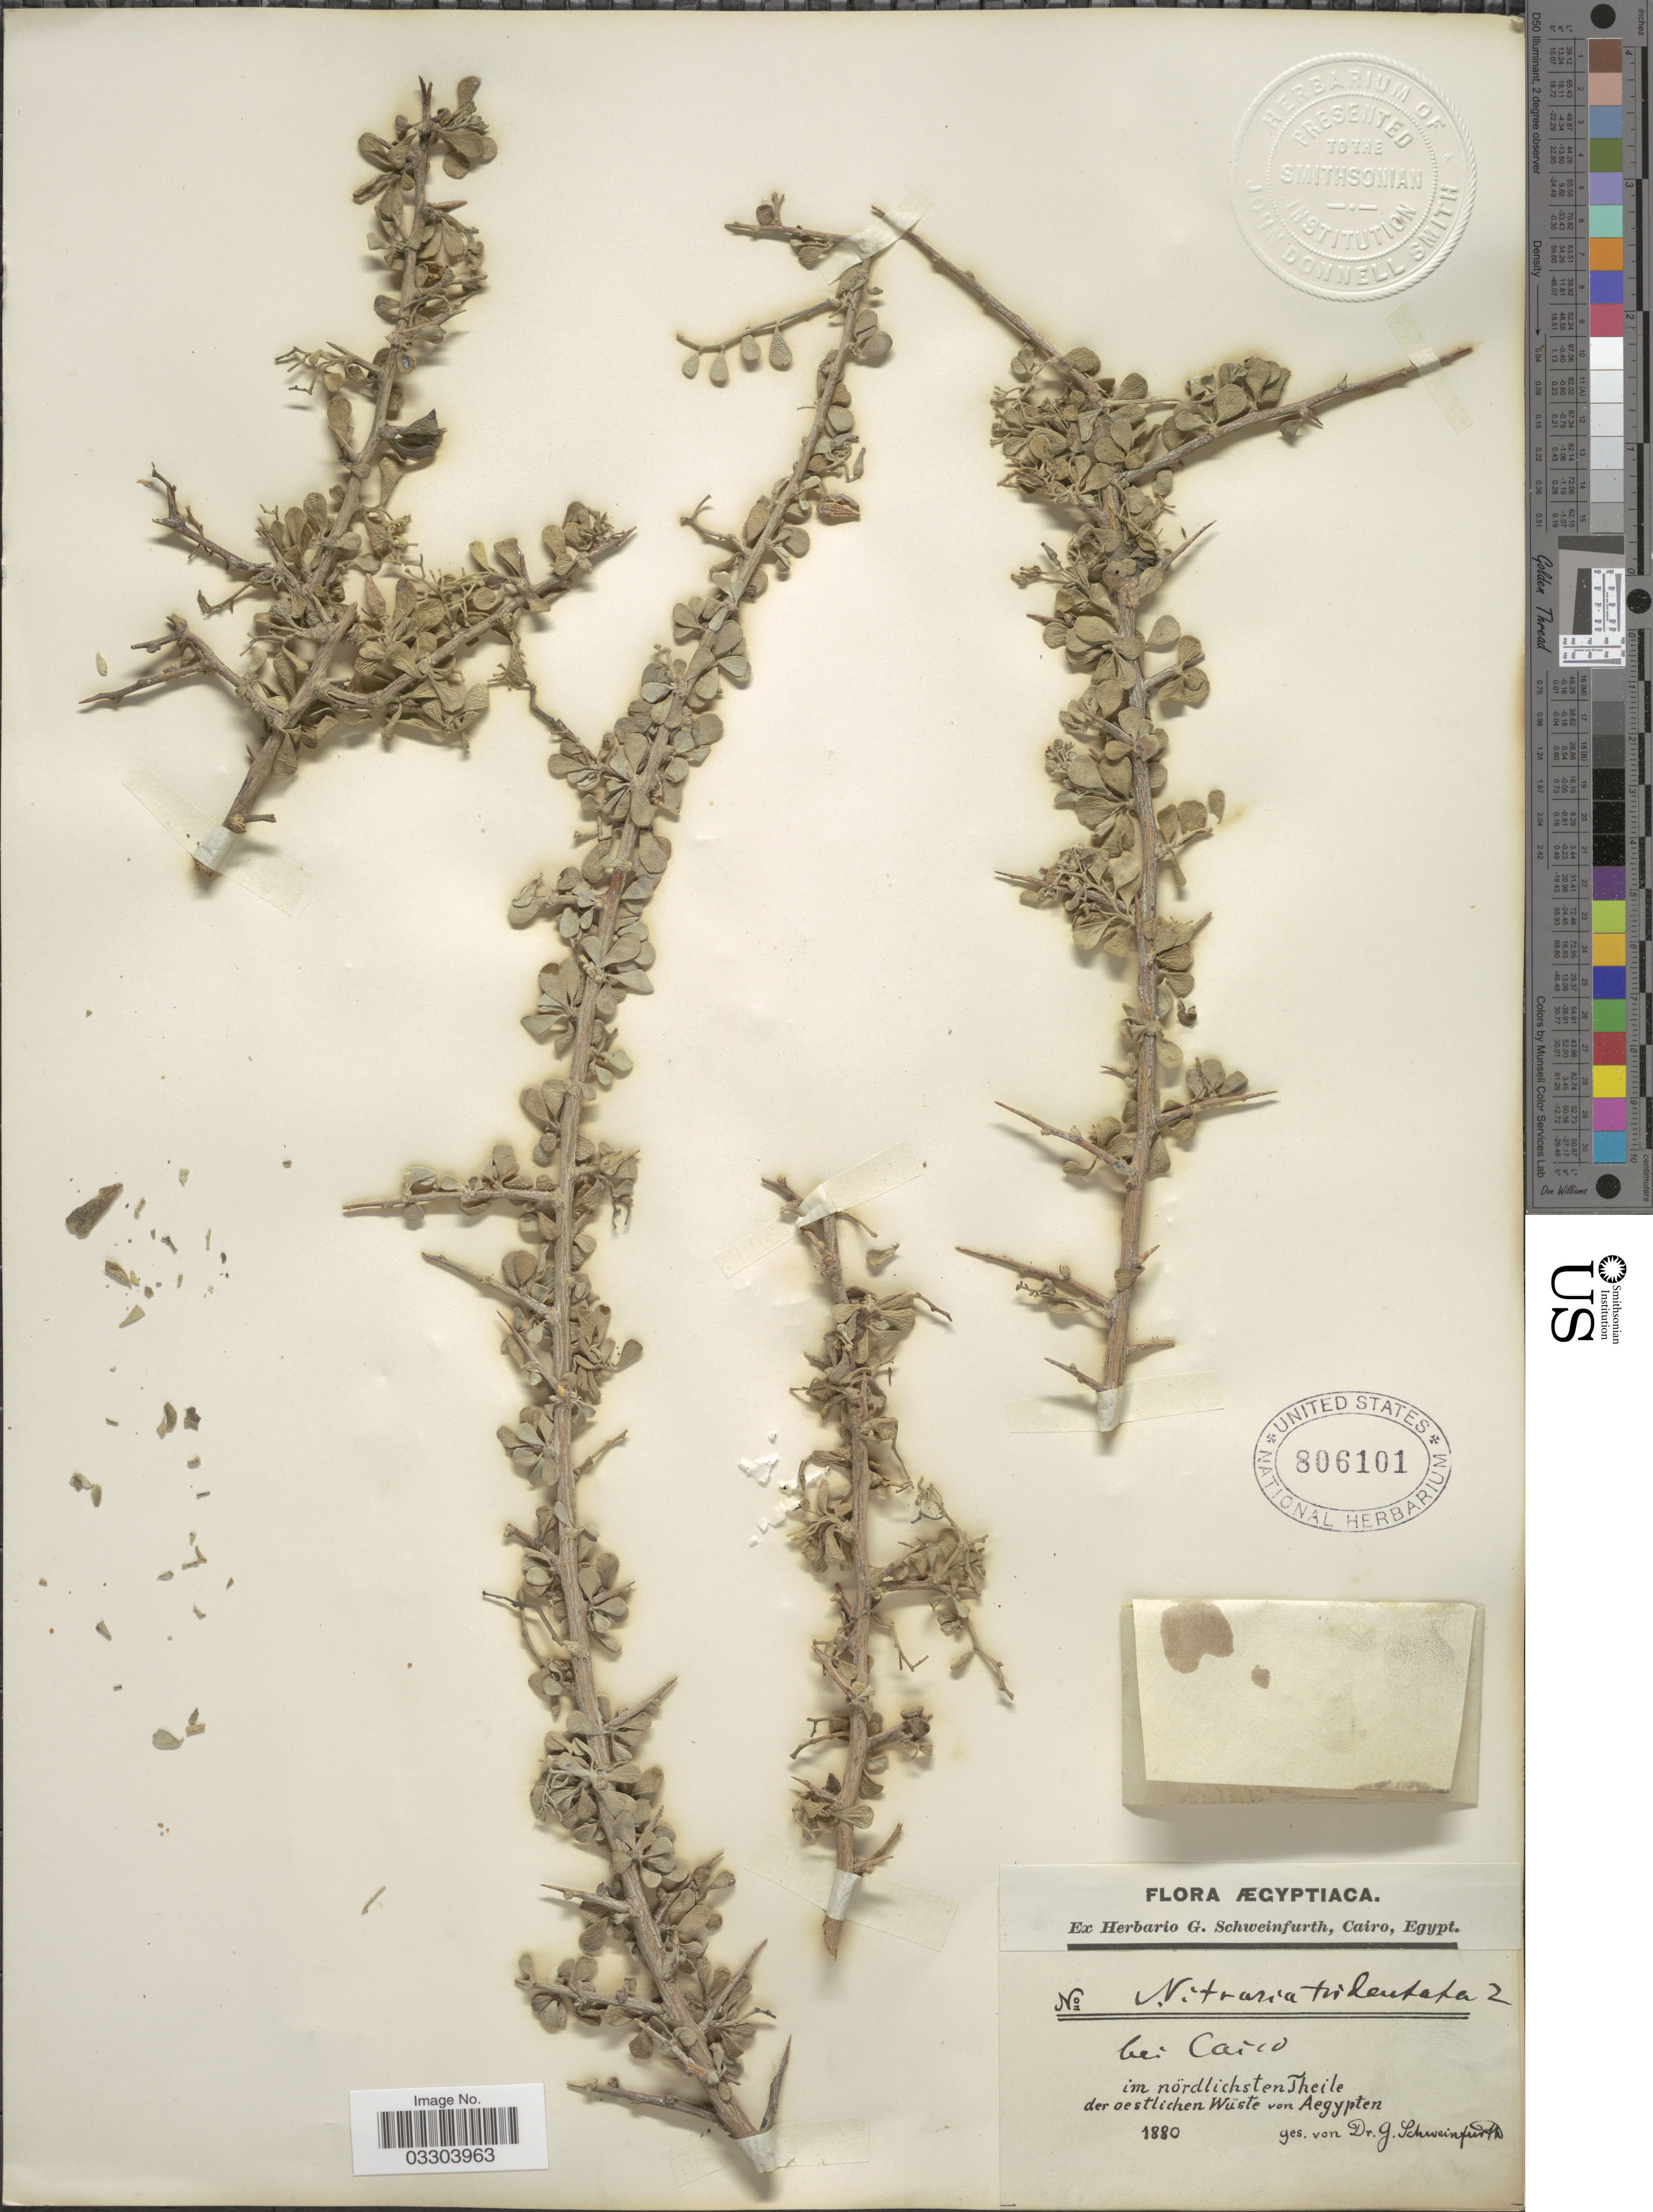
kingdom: Plantae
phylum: Tracheophyta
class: Magnoliopsida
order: Sapindales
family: Nitrariaceae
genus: Nitraria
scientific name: Nitraria retusa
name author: (Forssk.) Asch.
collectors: G. A. Schweinfurth (herbarium)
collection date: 1880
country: Egypt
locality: Bei Cairo. Im nördlichsten Theile der oestlichen Wüste von Aegypten.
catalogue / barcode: US 806101